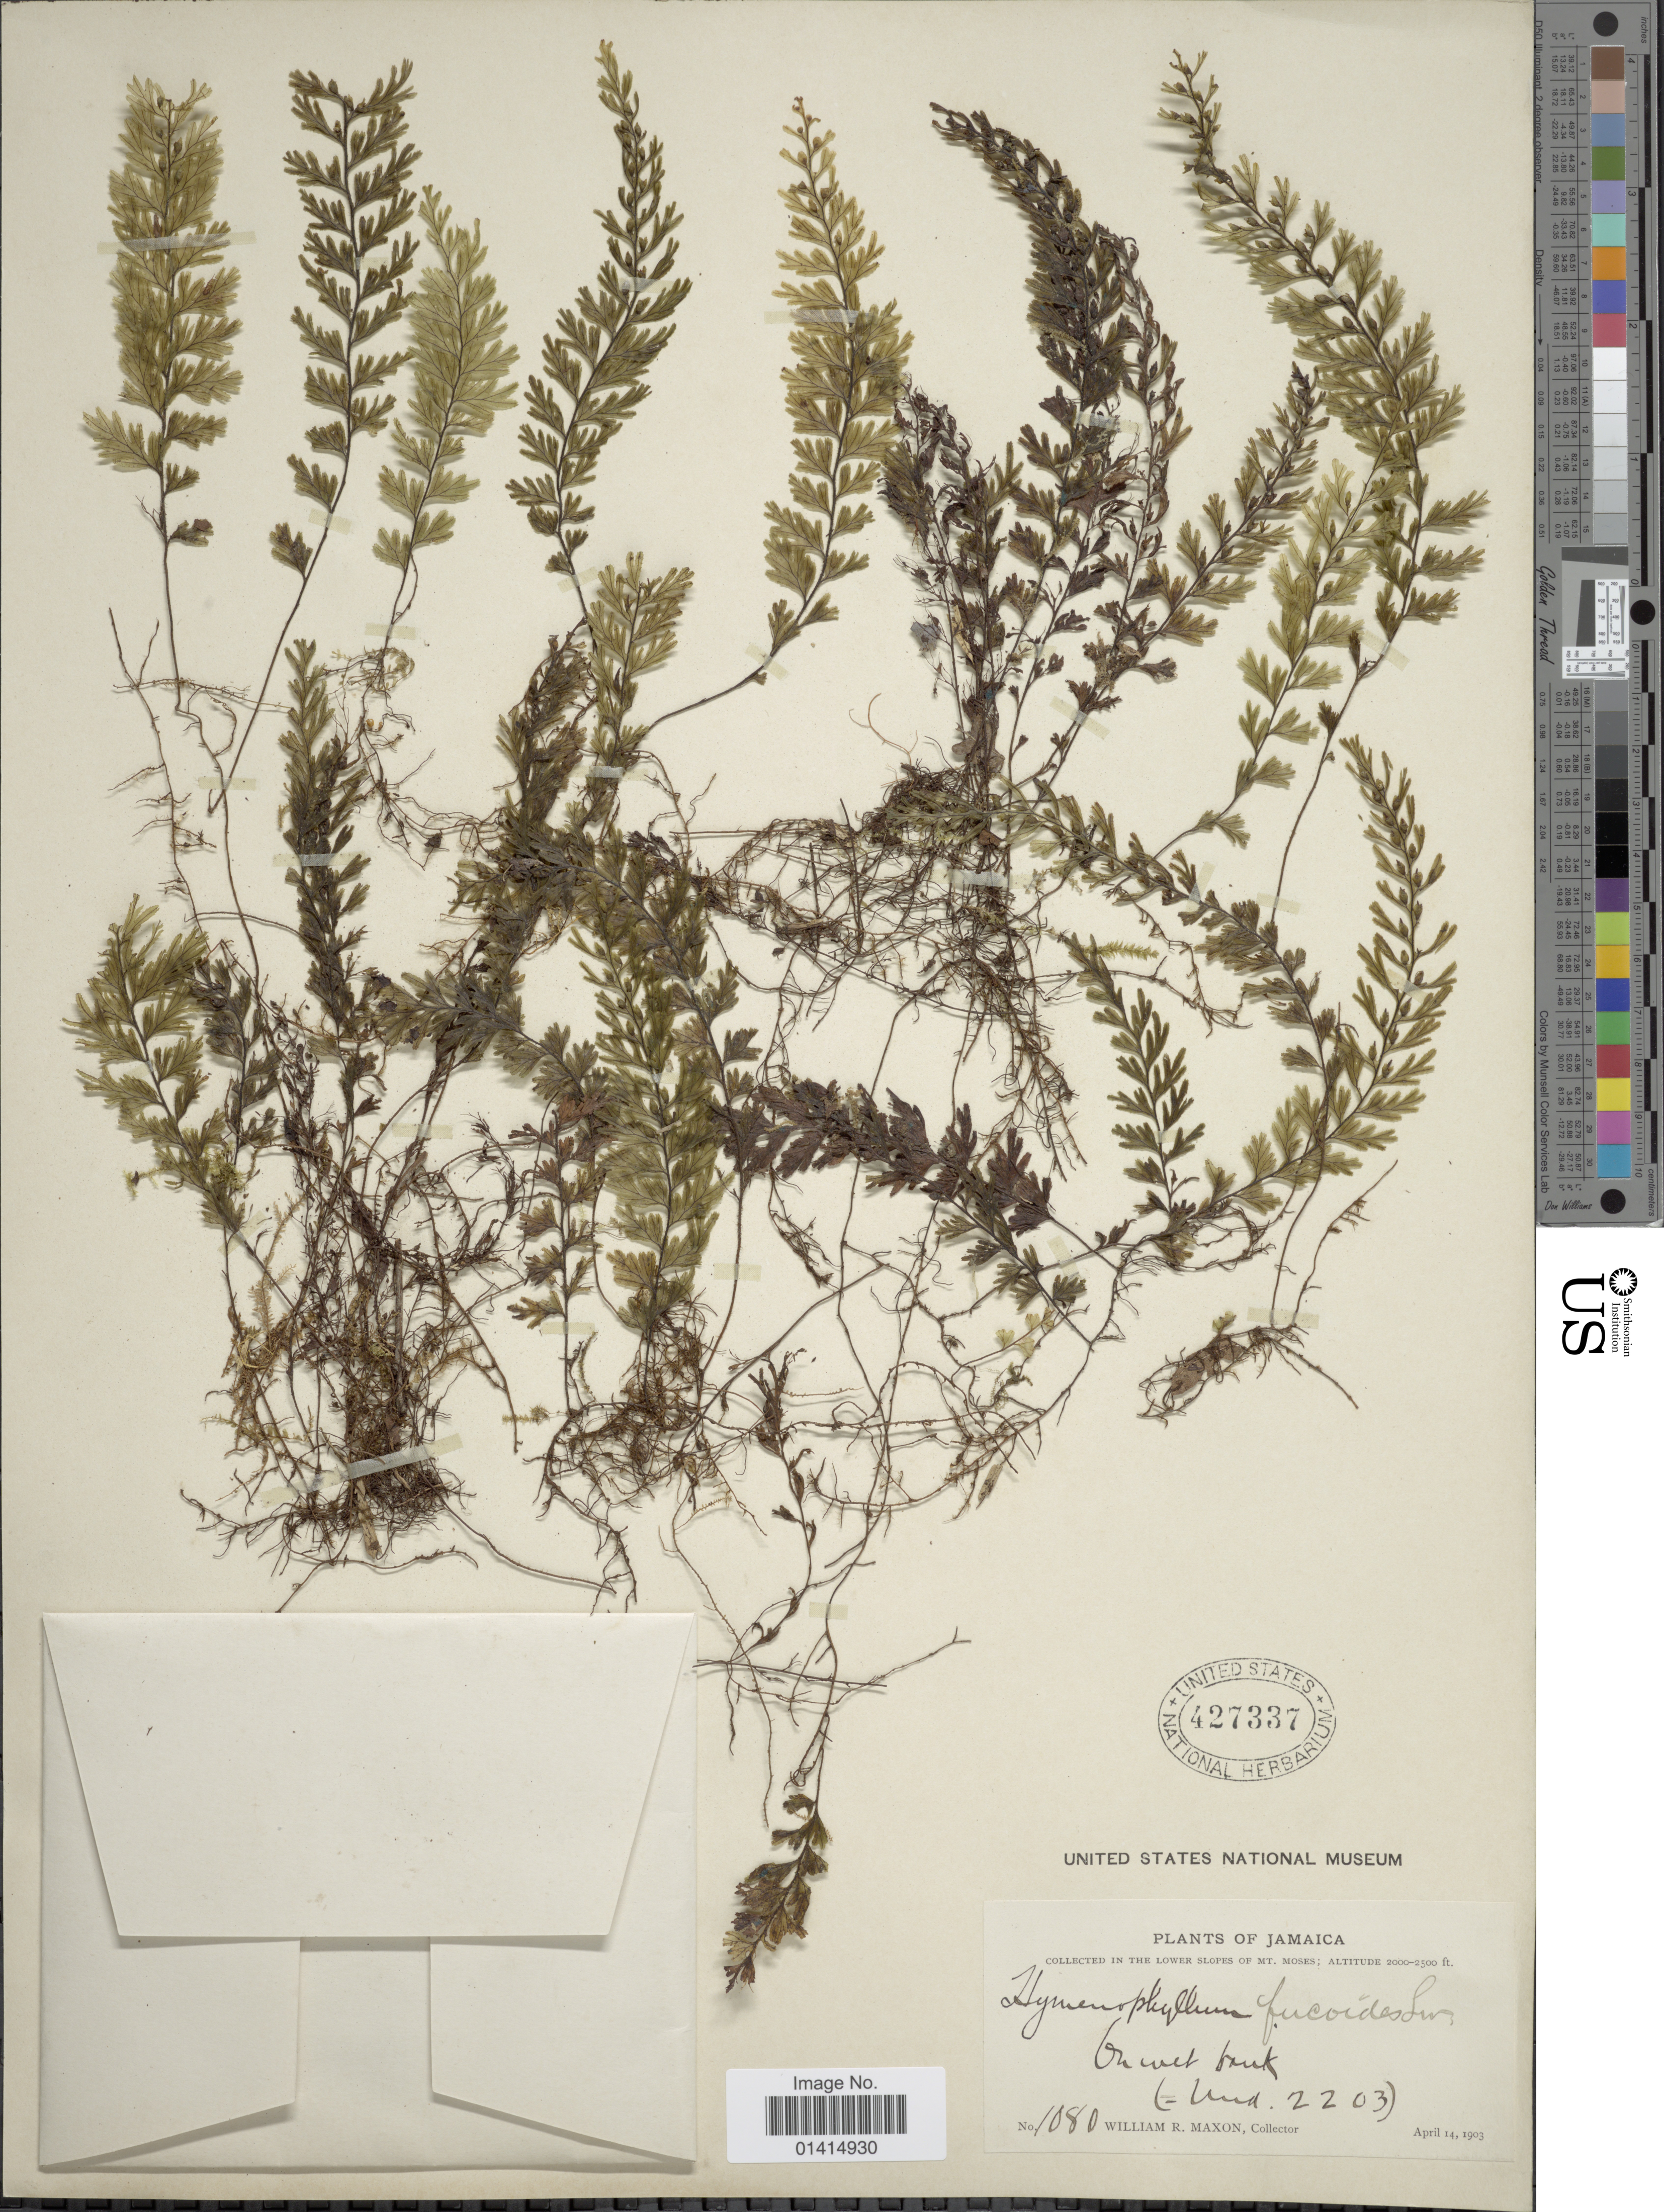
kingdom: Plantae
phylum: Tracheophyta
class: Polypodiopsida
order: Hymenophyllales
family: Hymenophyllaceae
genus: Hymenophyllum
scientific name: Hymenophyllum fucoides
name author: (Sw.) Sw.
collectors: W. R. Maxon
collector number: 1080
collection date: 1903-04-14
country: Jamaica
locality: Lower slopes of Mt. Moses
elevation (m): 610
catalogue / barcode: US 427337